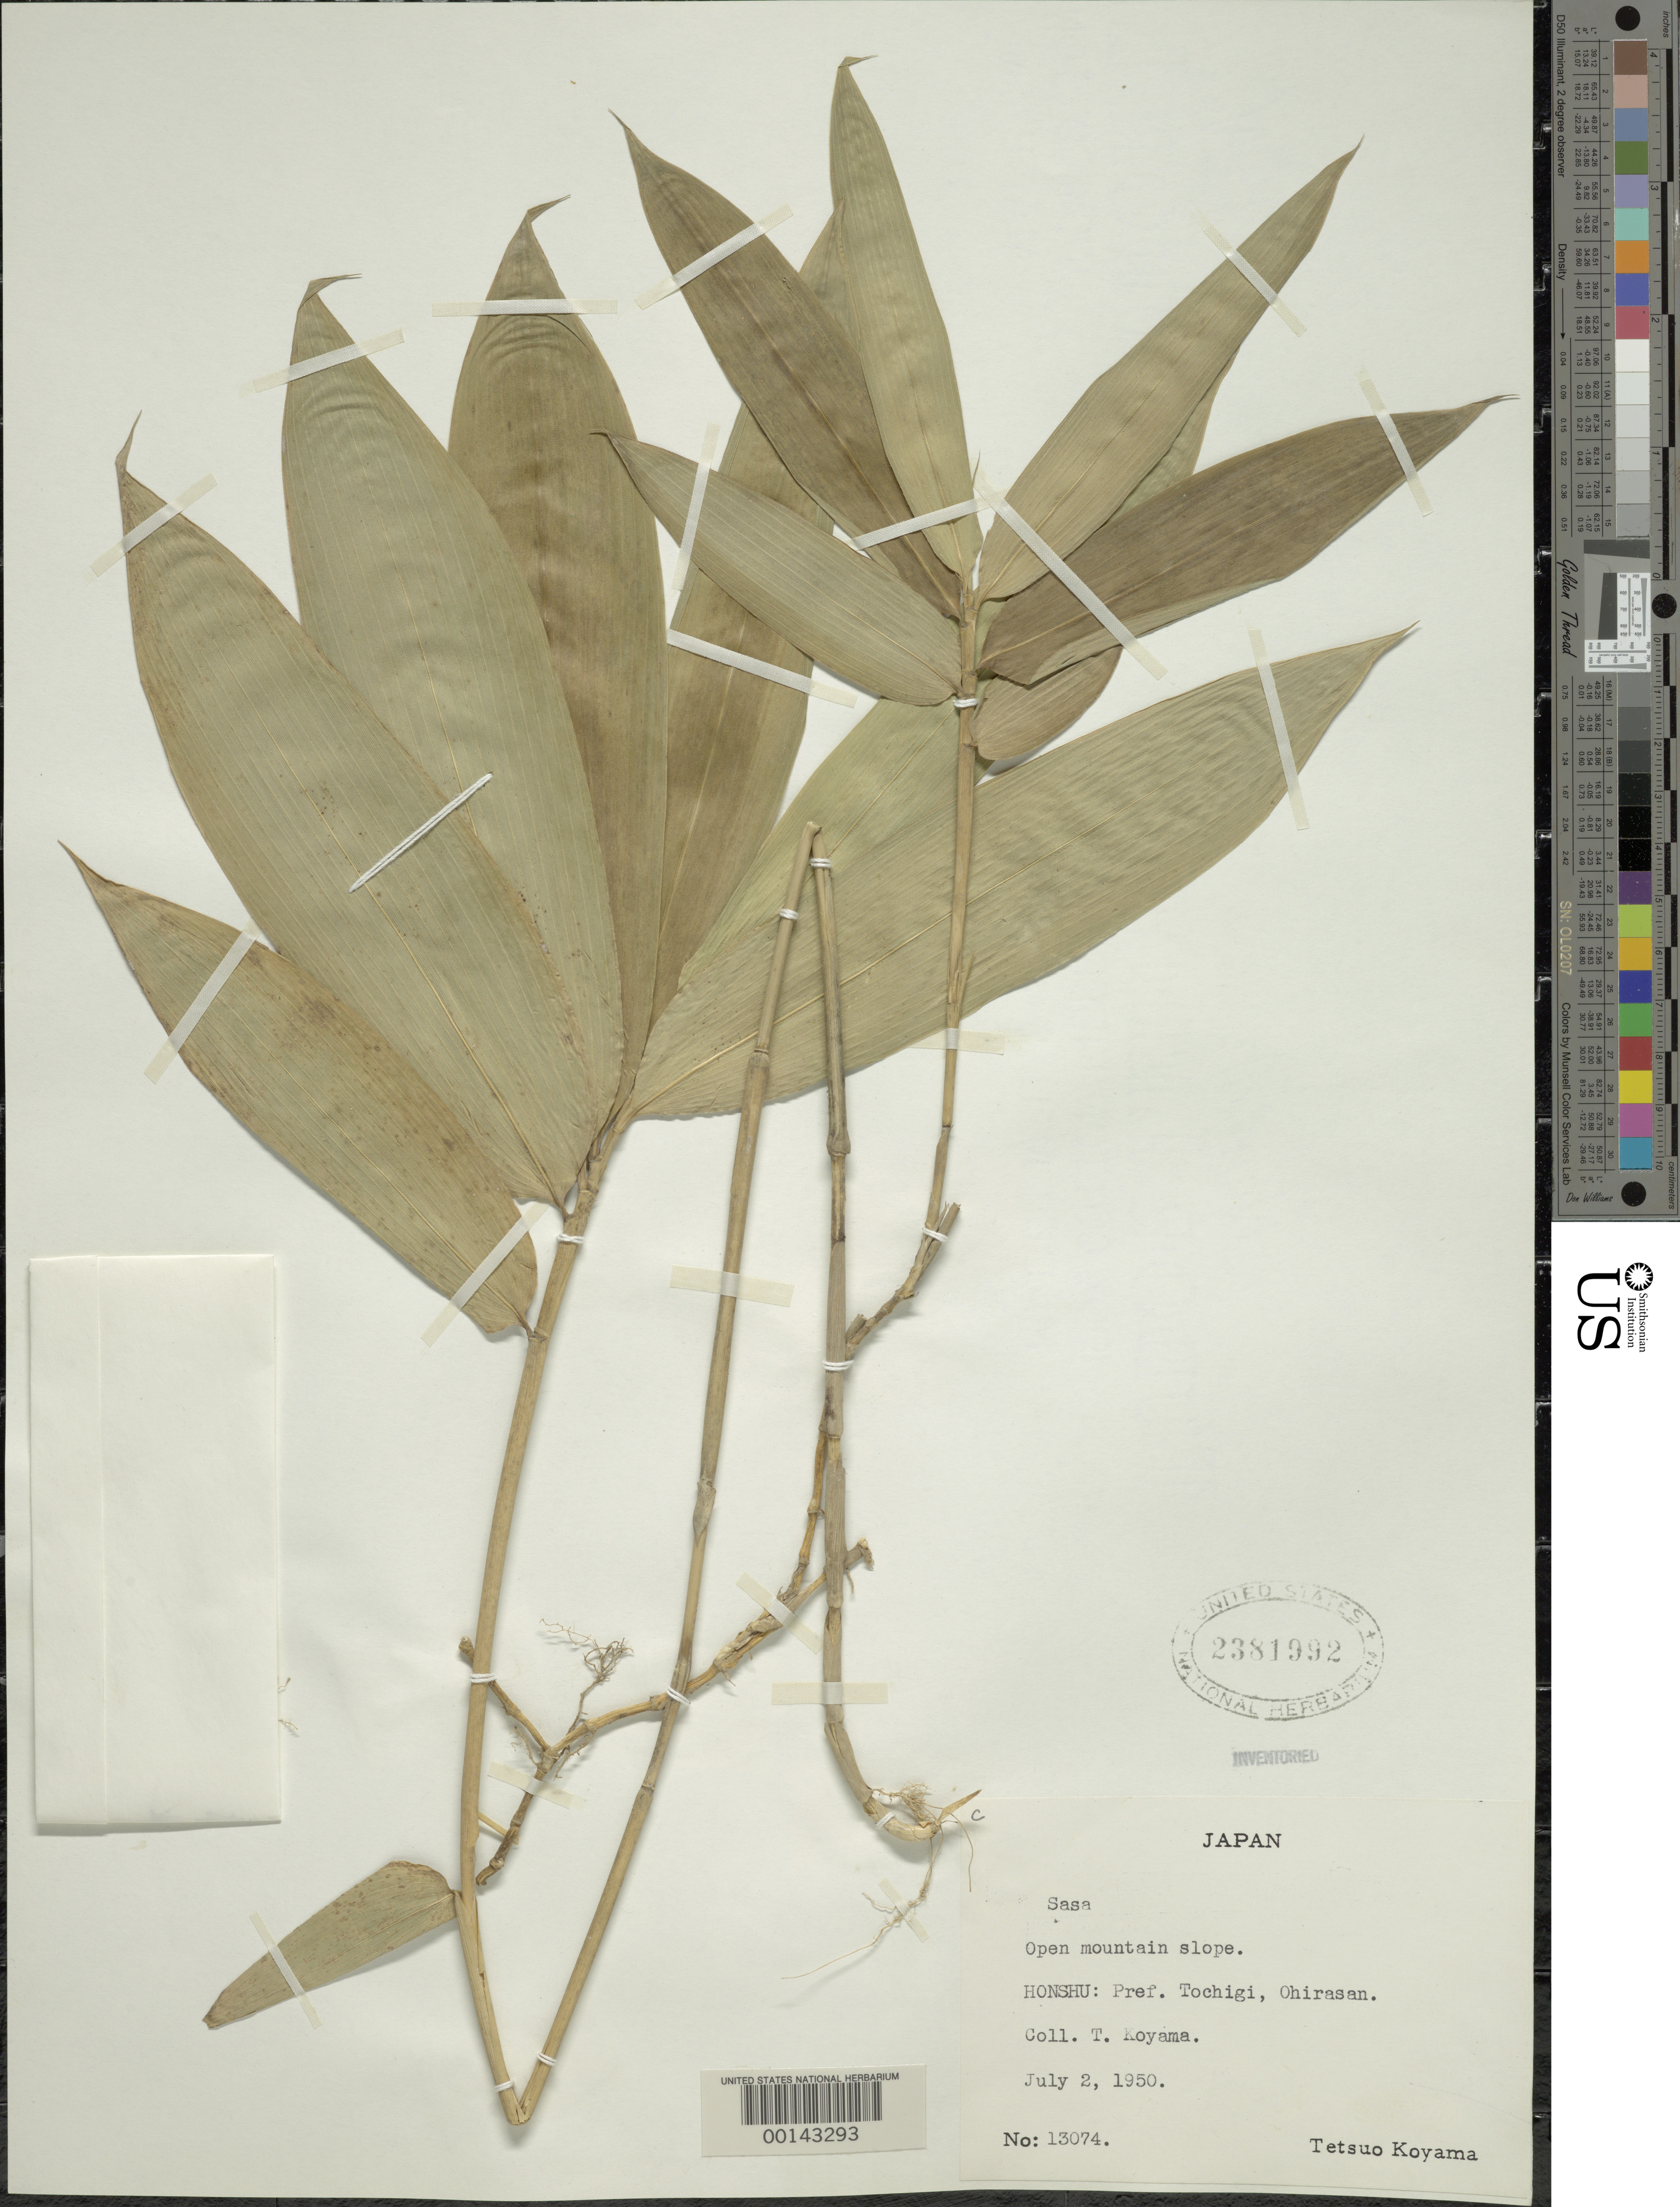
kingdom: Plantae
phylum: Tracheophyta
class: Liliopsida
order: Poales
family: Poaceae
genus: Sasa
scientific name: Sasa sp.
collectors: T. Koyama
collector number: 13074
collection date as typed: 02 Jul 1950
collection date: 1950-07-02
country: Japan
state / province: Totigi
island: Honshu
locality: Ohirasan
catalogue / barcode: US 2381992